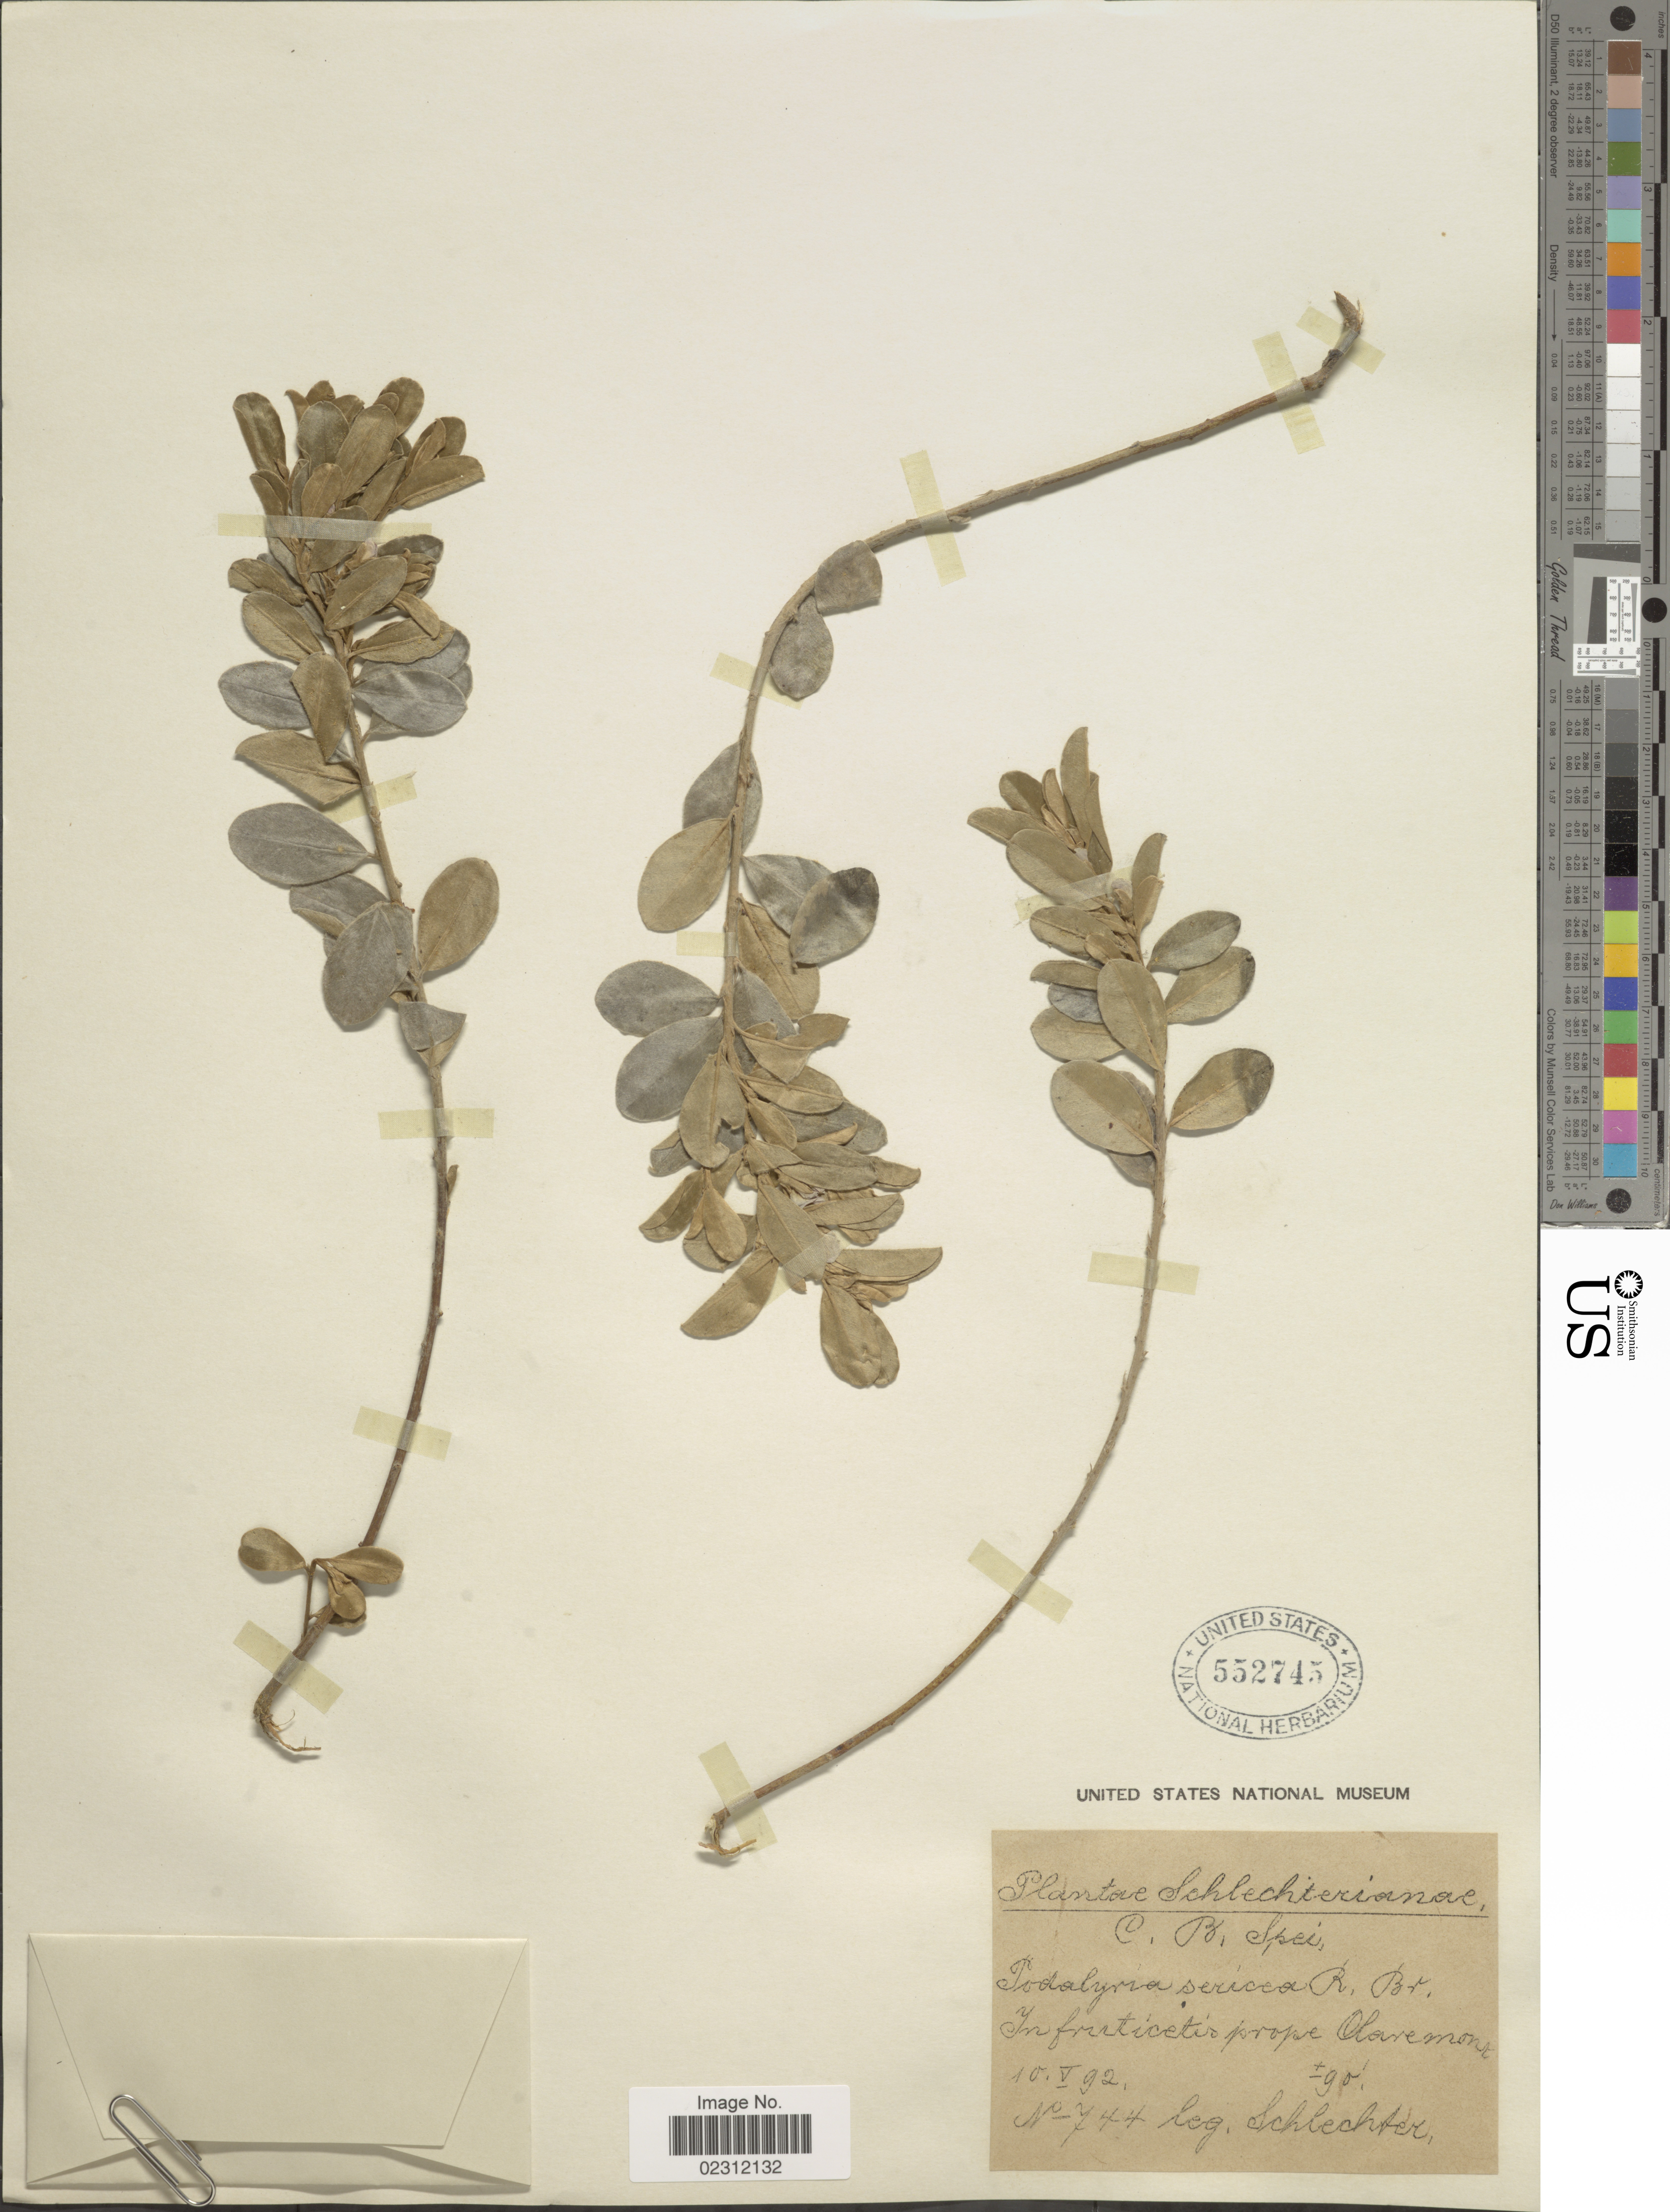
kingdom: Plantae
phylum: Tracheophyta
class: Magnoliopsida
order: Fabales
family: Fabaceae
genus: Indigofera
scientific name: Indigofera sericea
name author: L.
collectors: Schlechter, --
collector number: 744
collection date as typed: Transcribed d/m/y: 10/5/92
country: South Africa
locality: Prope Claremont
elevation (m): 27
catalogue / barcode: US 552745